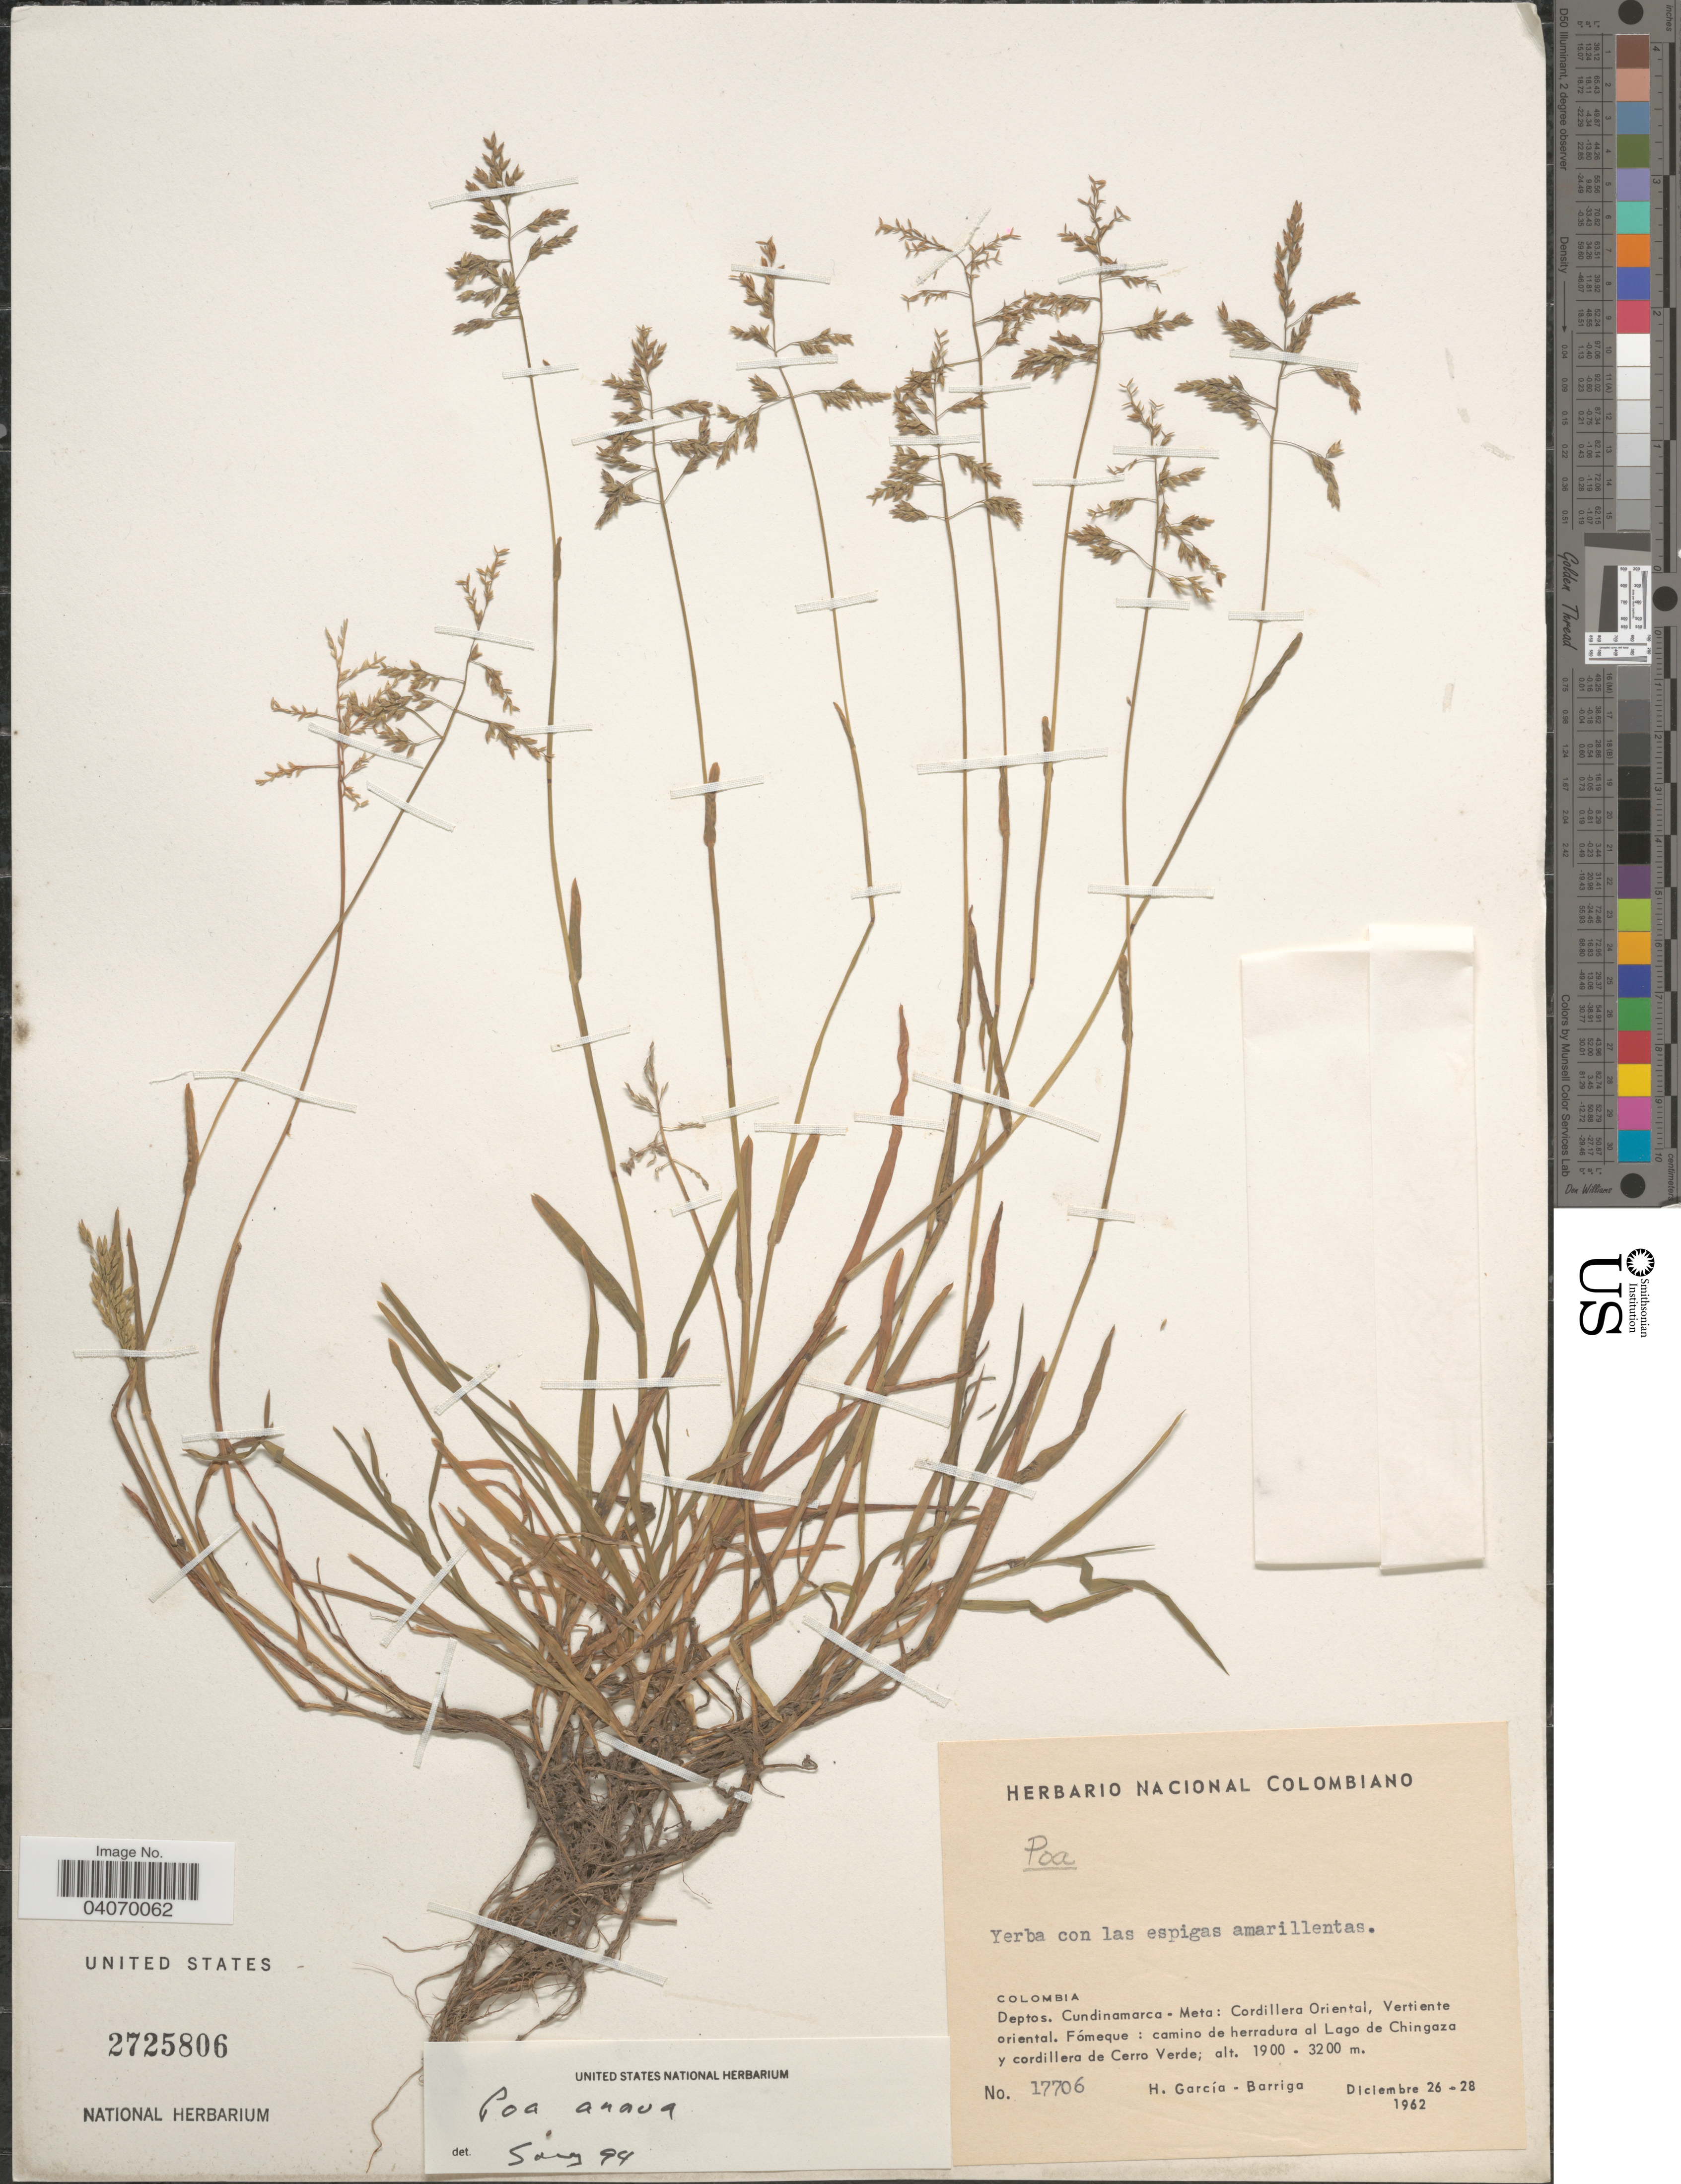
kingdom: Plantae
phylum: Tracheophyta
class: Liliopsida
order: Poales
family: Poaceae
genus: Poa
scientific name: Poa annua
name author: L.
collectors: H. García Barriga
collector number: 17706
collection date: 1962-12-26/1962-12-28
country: Colombia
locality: Deptos. Cundinamarca - Meta: Cordillera Oriental, Vertiente oriental. Fómeque : camino de herradura al Lago de Chingaza y cordillera de Cerro Verde.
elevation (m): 1900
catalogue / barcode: US 2725806